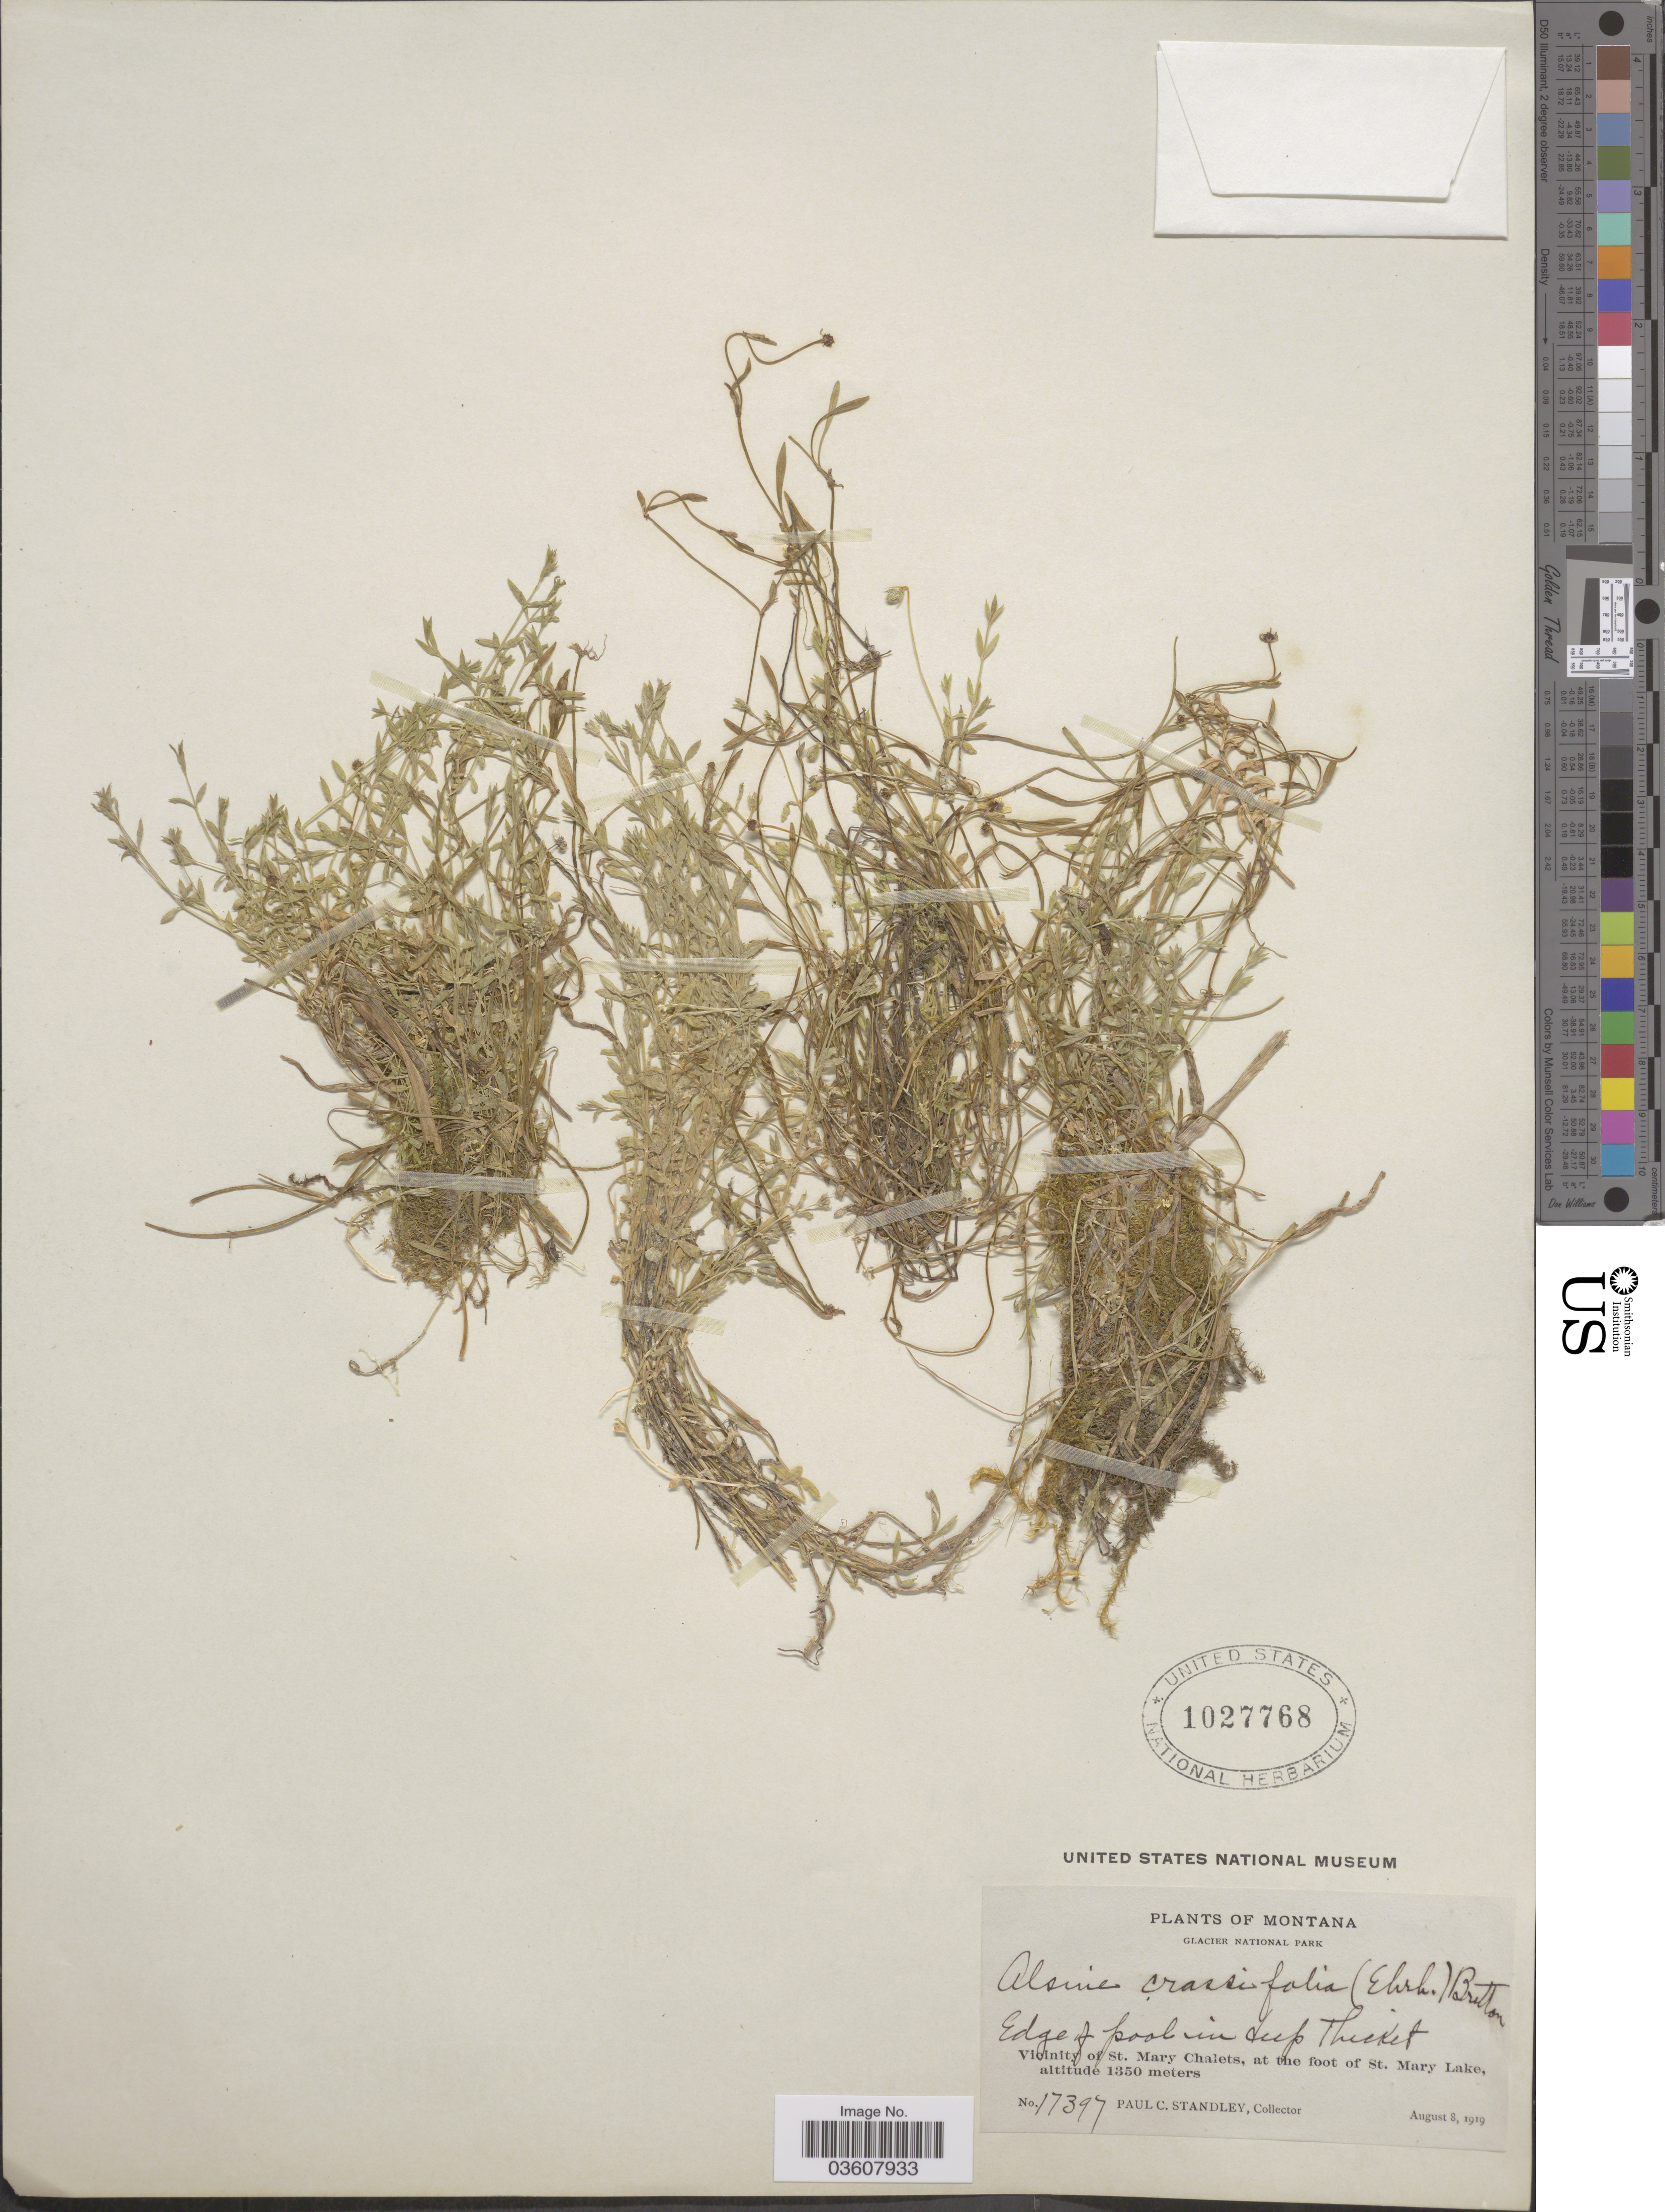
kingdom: Plantae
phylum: Tracheophyta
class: Magnoliopsida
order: Caryophyllales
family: Caryophyllaceae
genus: Stellaria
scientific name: Stellaria crassifolia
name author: Ehrh.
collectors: P. C. Standley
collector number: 17397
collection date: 1919-08-08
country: United States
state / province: Montana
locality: Glacier National Park. Vicinity of St. Mary Chalets, at the foot of St. Mary Lake.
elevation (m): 1350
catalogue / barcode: US 1027768